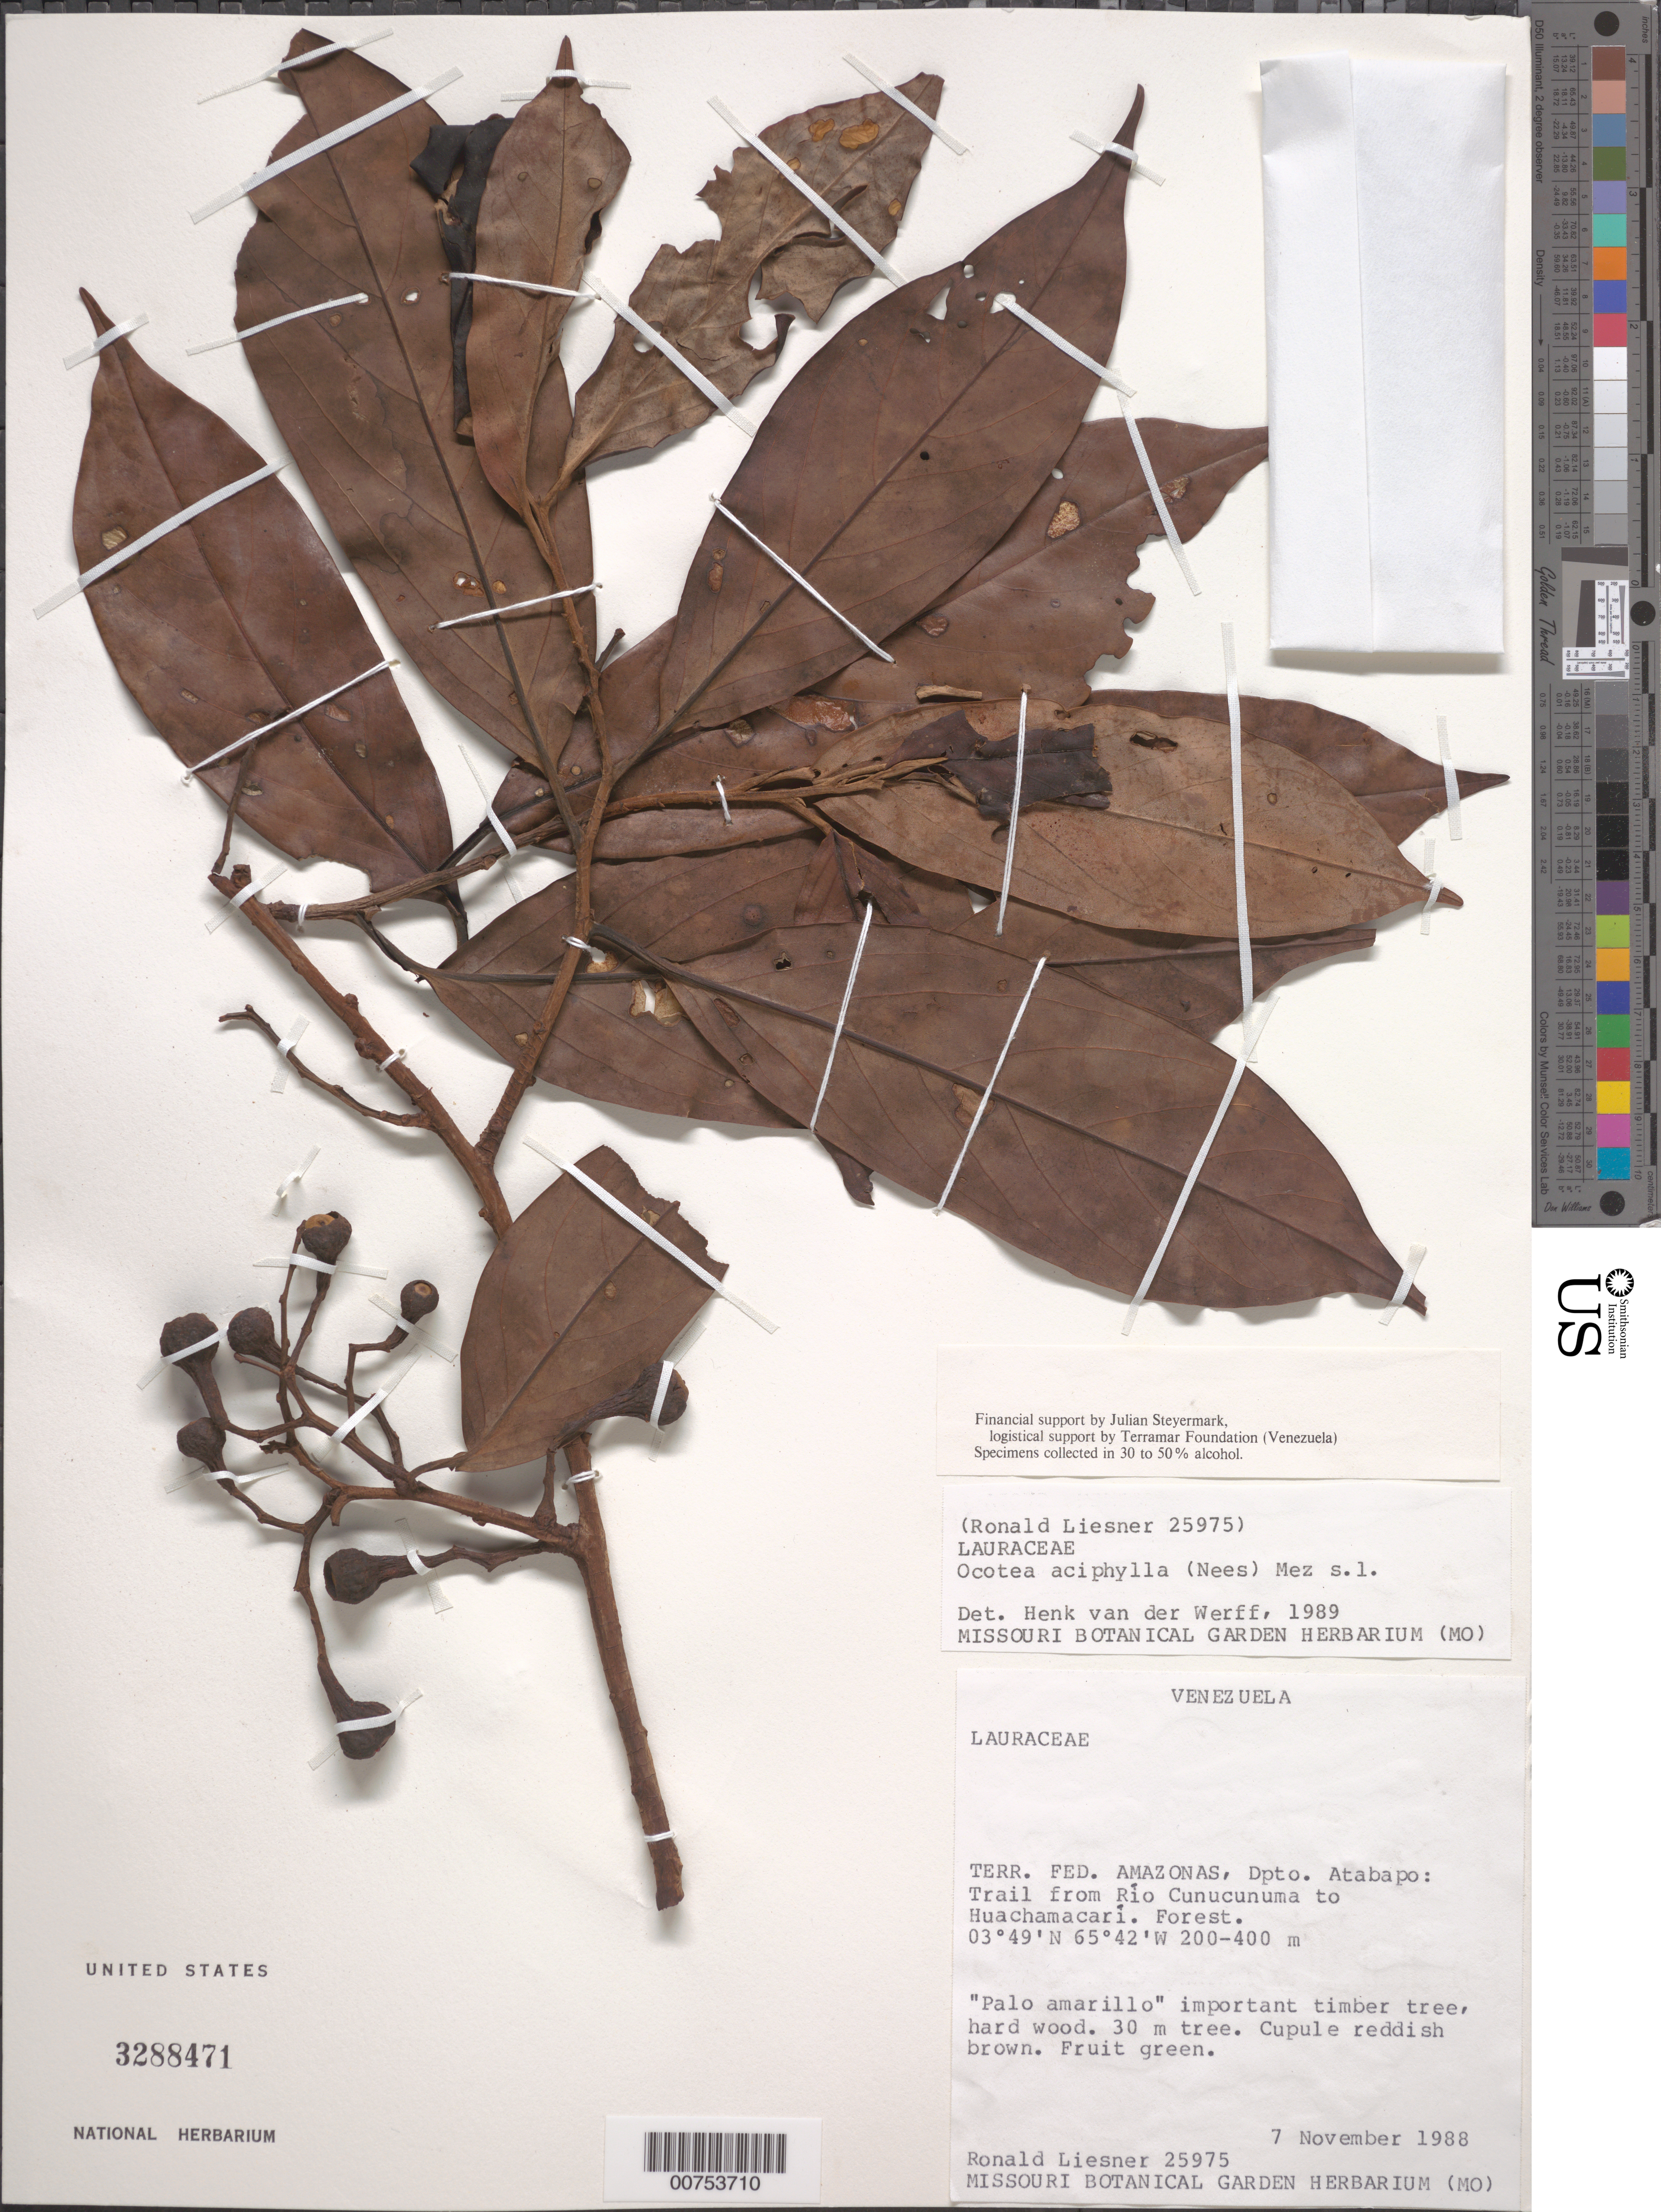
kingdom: Plantae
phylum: Tracheophyta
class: Magnoliopsida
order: Laurales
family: Lauraceae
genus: Ocotea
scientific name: Ocotea aciphylla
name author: (Nees & Mart.) Mez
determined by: van der Werff, H., (MO), Missouri Botanical Garden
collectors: R. L. Liesner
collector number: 25975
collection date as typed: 7-Nov-88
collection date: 1988-11-07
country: Venezuela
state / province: Amazonas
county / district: Atabapo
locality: Río Cunucunuma to Huachamacari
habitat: Forest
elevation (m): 200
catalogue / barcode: US 3288471